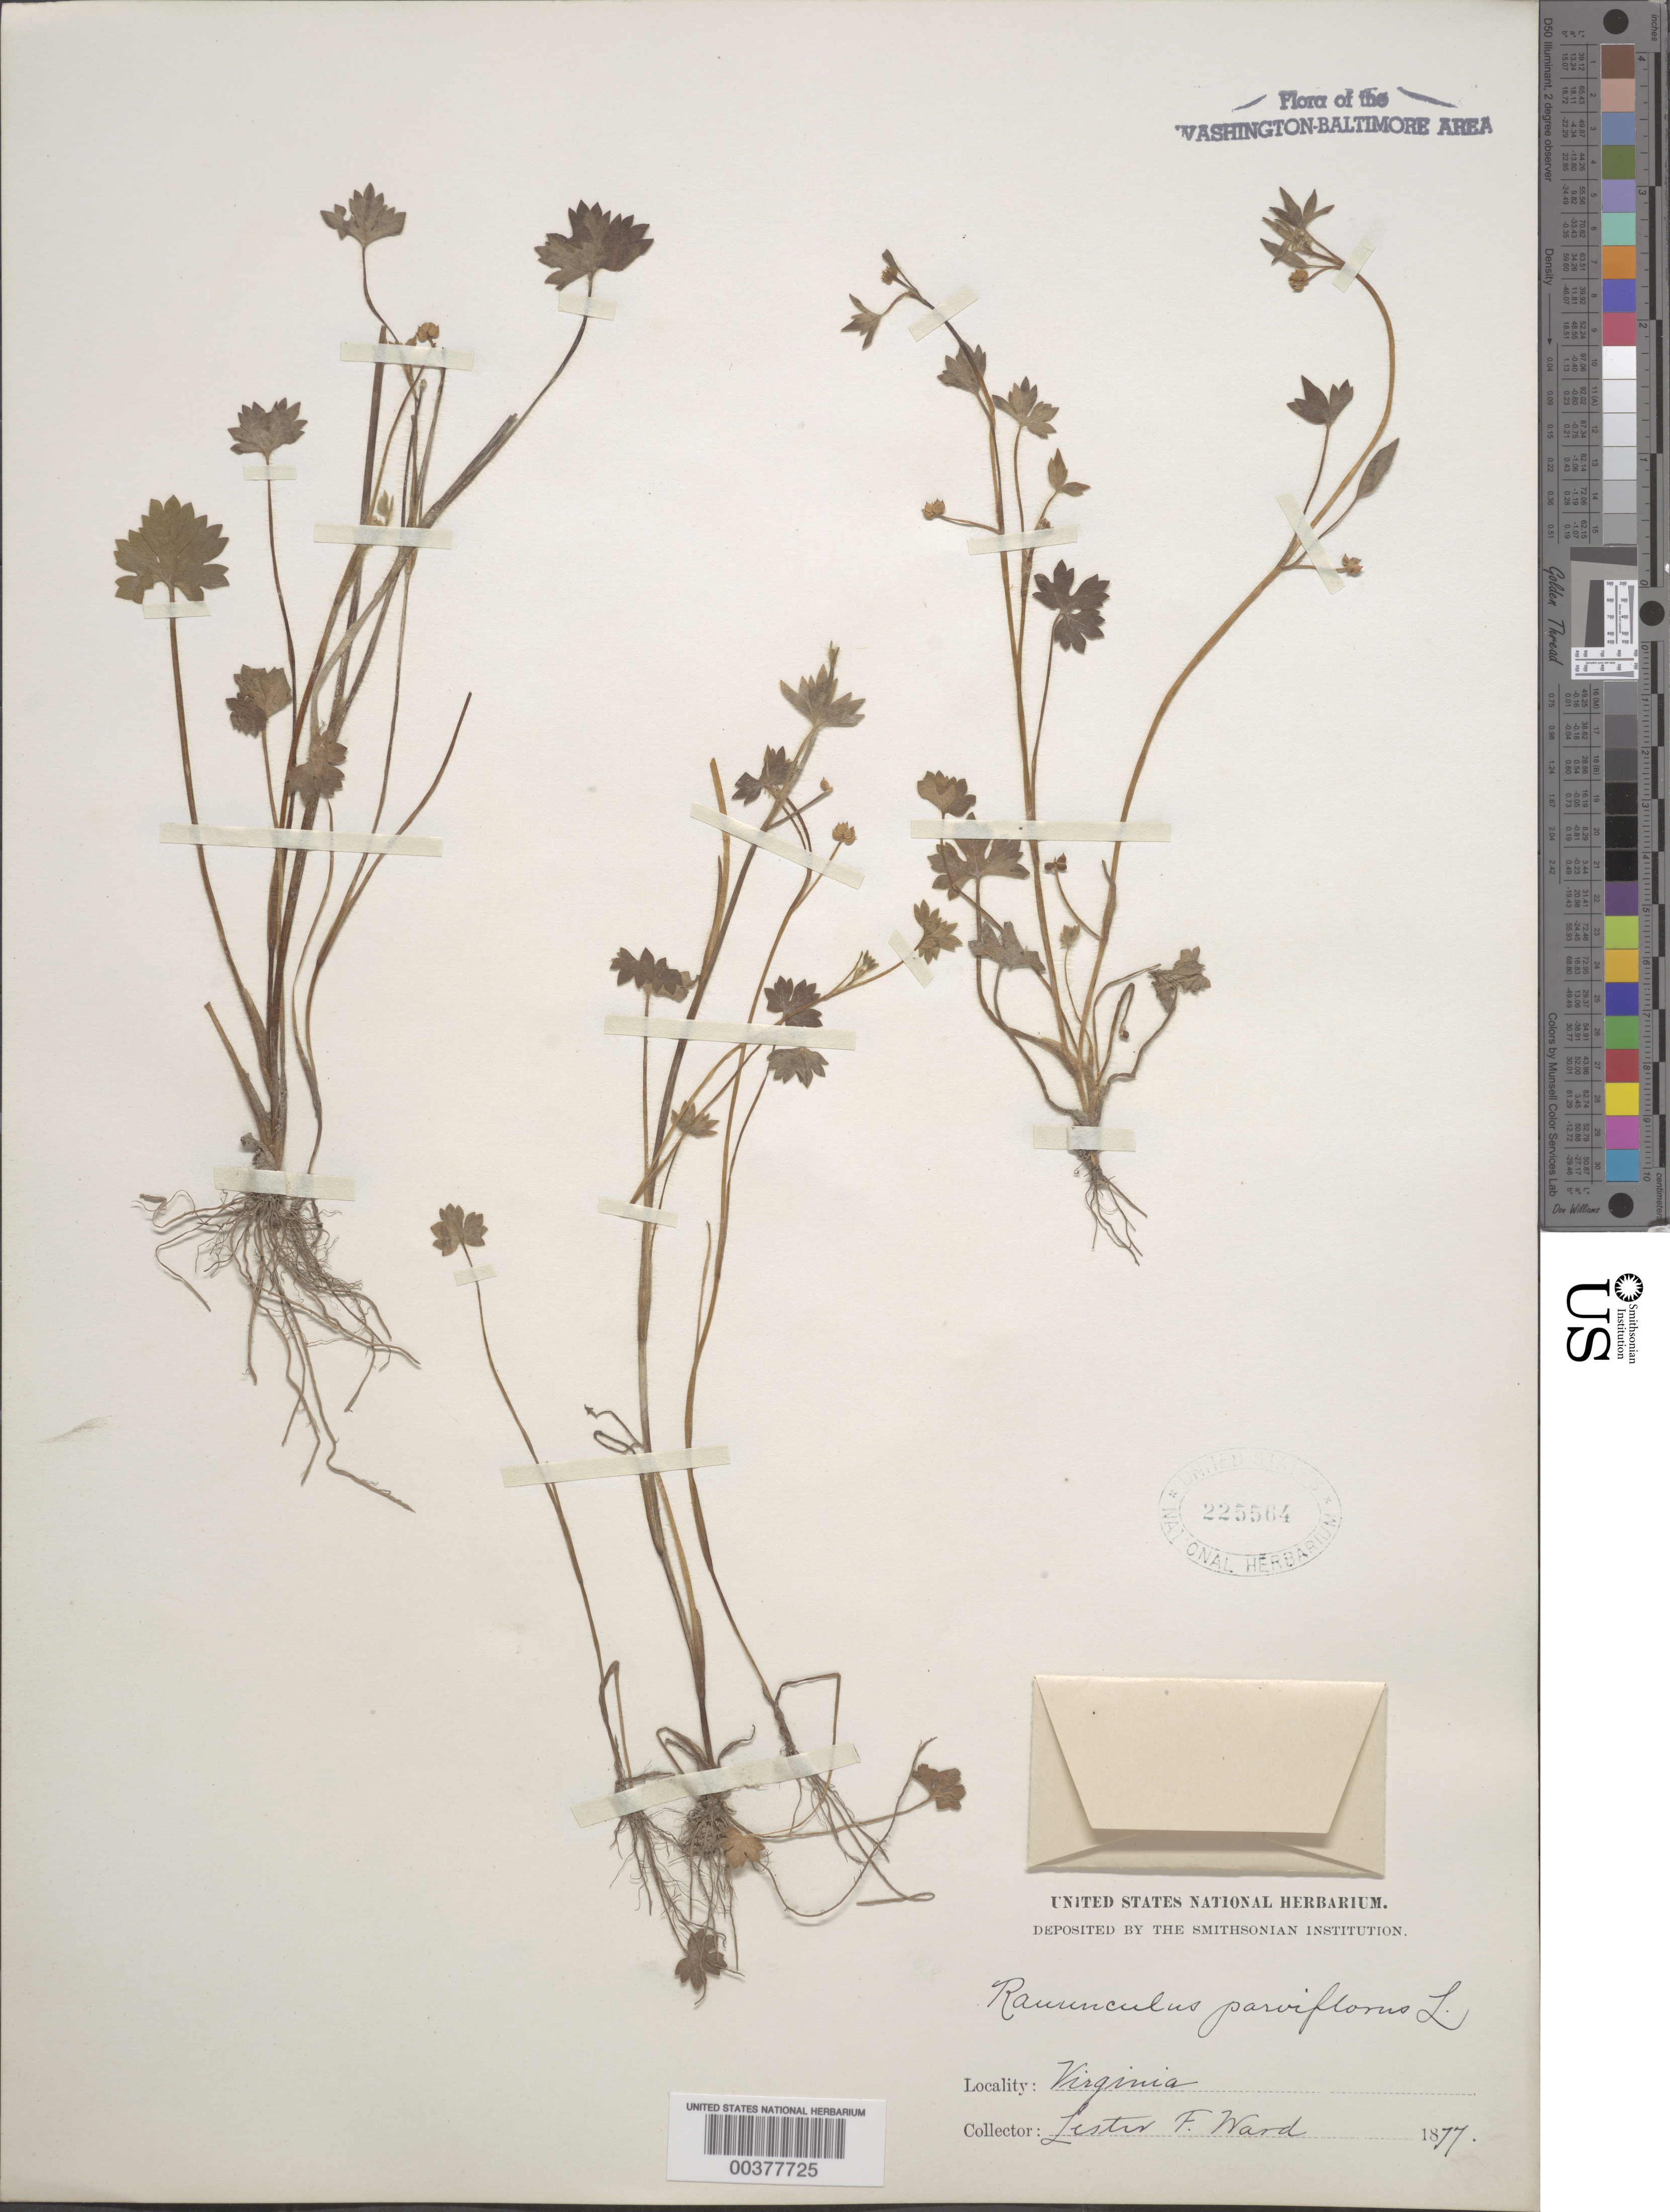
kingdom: Plantae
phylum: Tracheophyta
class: Magnoliopsida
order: Ranunculales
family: Ranunculaceae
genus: Ranunculus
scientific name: Ranunculus parviflorus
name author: L.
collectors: L. F. Ward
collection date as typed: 1877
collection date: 1877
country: United States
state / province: Virginia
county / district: Fairfax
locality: West Falls Church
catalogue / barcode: US 225564